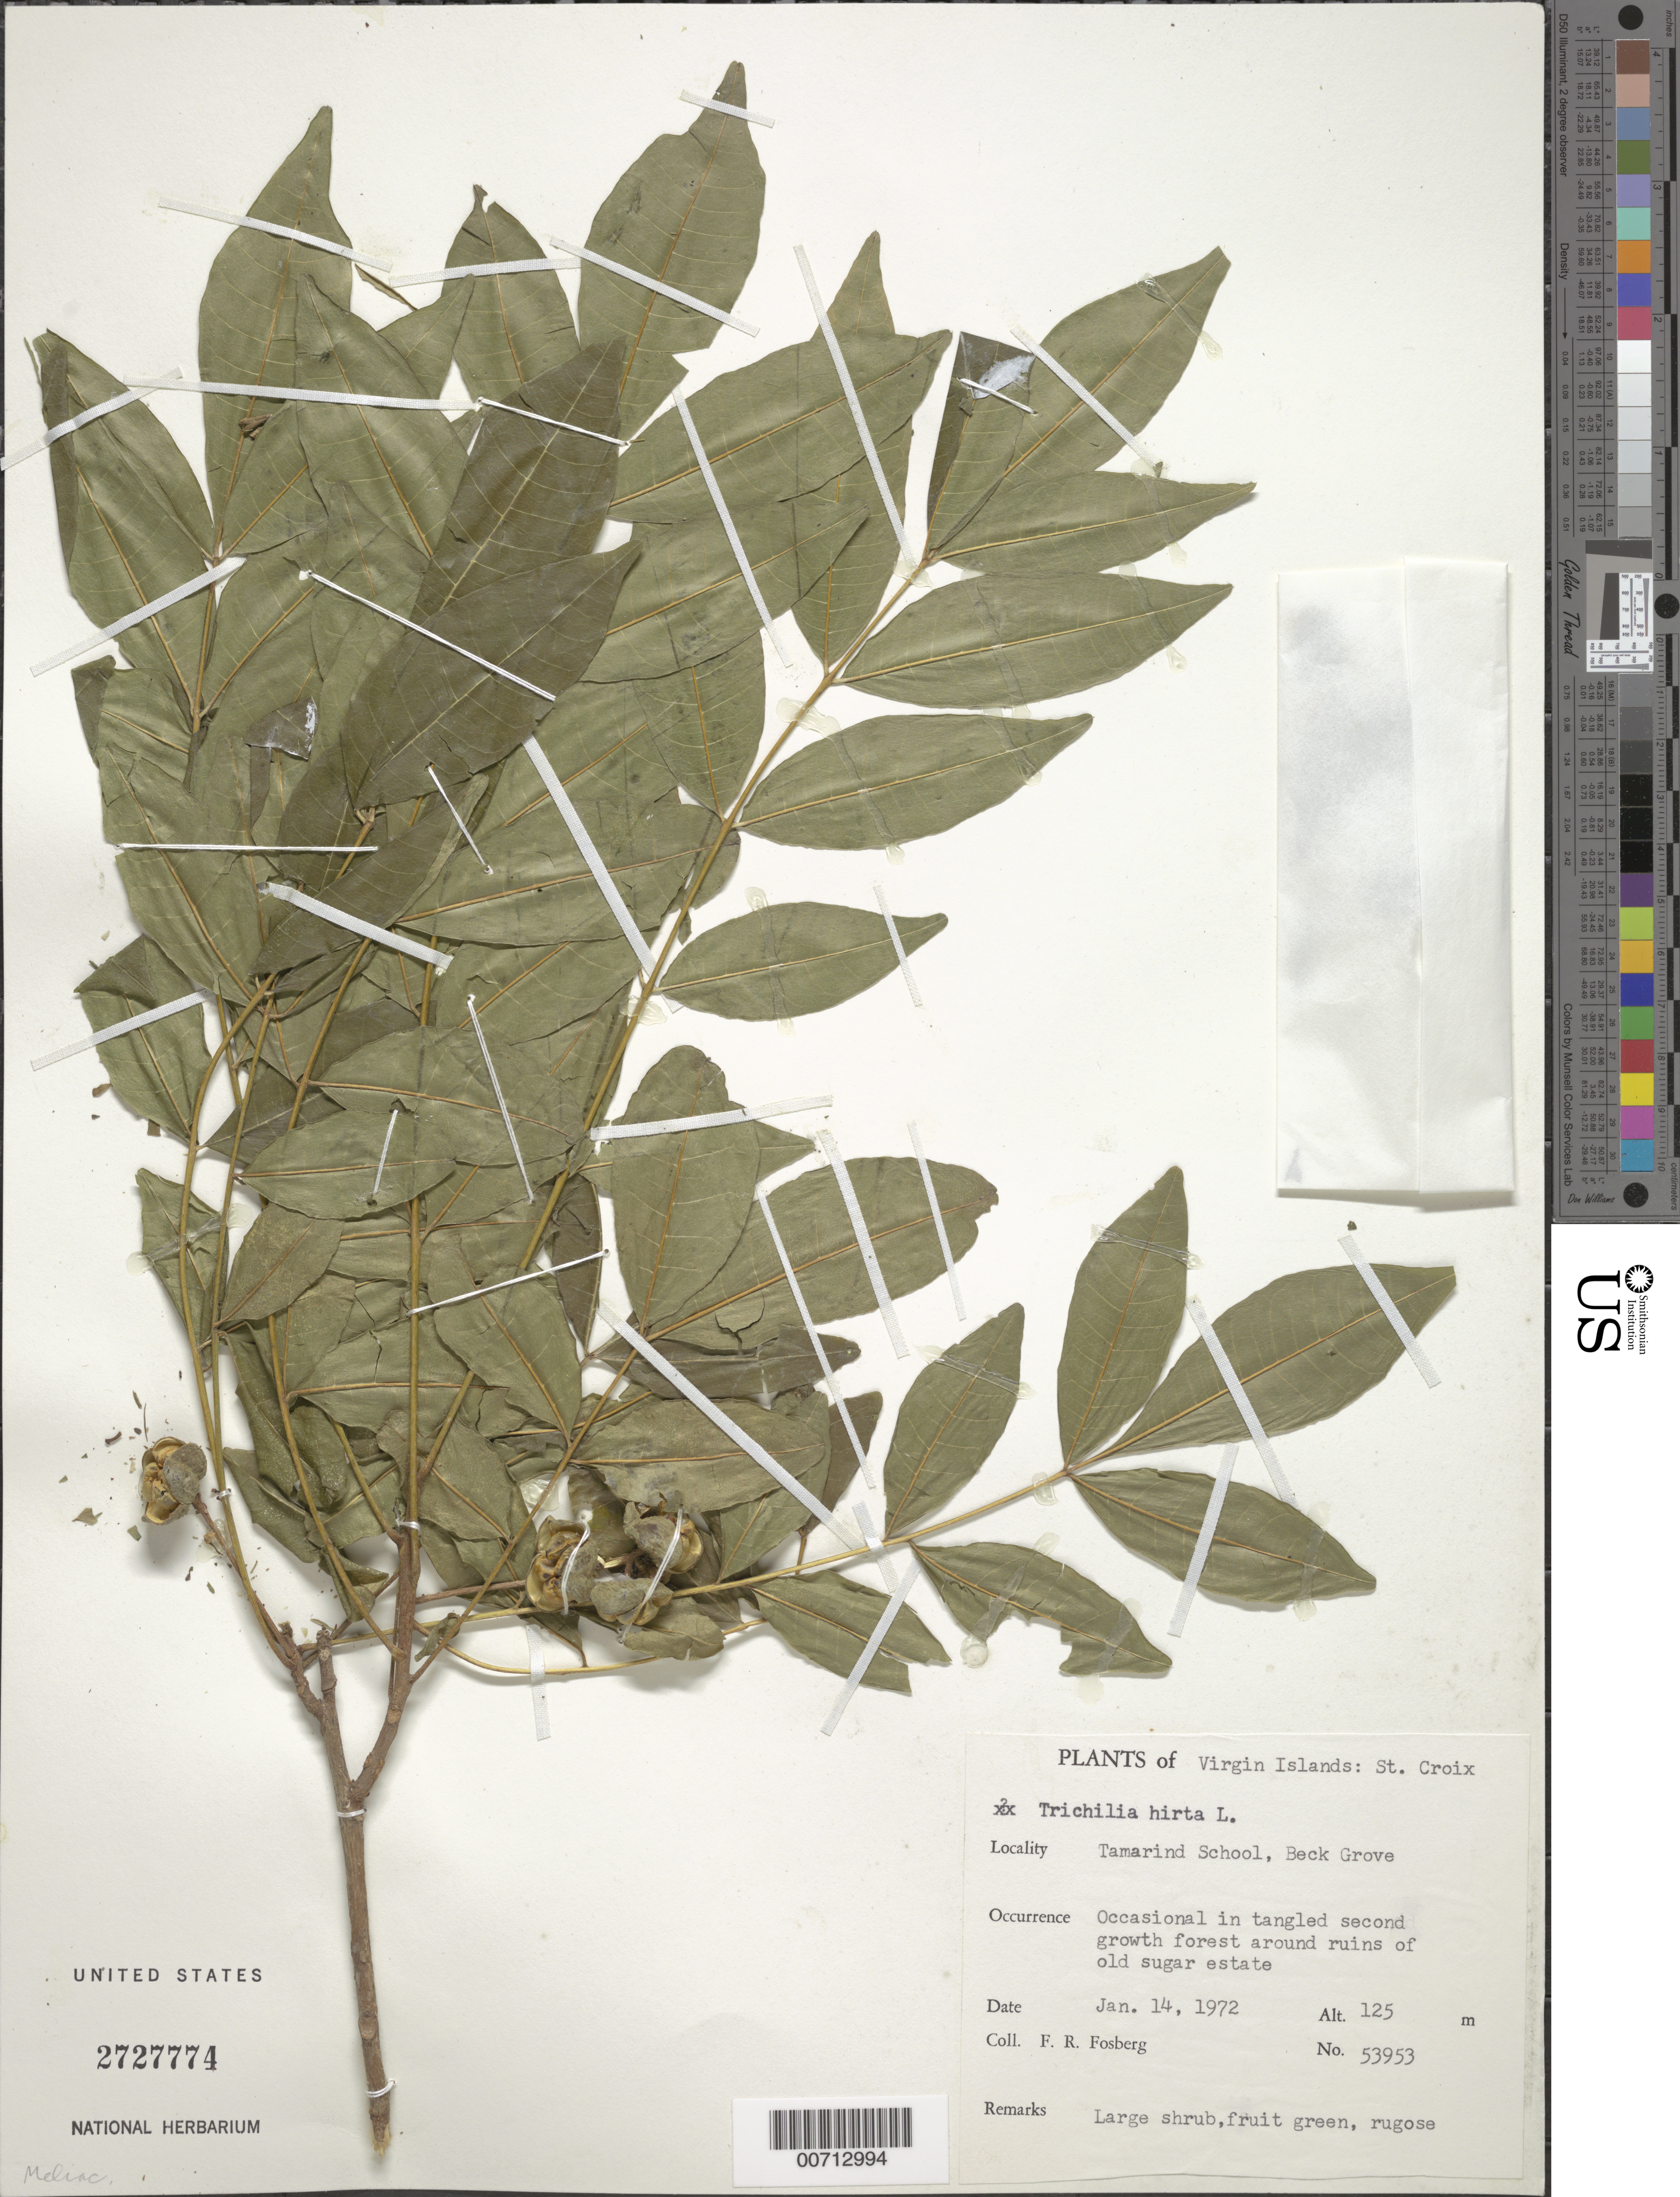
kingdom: Plantae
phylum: Tracheophyta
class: Magnoliopsida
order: Sapindales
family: Meliaceae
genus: Trichilia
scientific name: Trichilia hirta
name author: L.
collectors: F. R. Fosberg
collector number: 53953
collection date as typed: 14 Jan 1972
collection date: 1972-01-14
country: U.S. Virgin Islands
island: St. Croix Island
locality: Tamarind School, Beck Grove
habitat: In tangled second growth forest around ruins of old sugar estate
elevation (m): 125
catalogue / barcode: US 2727774